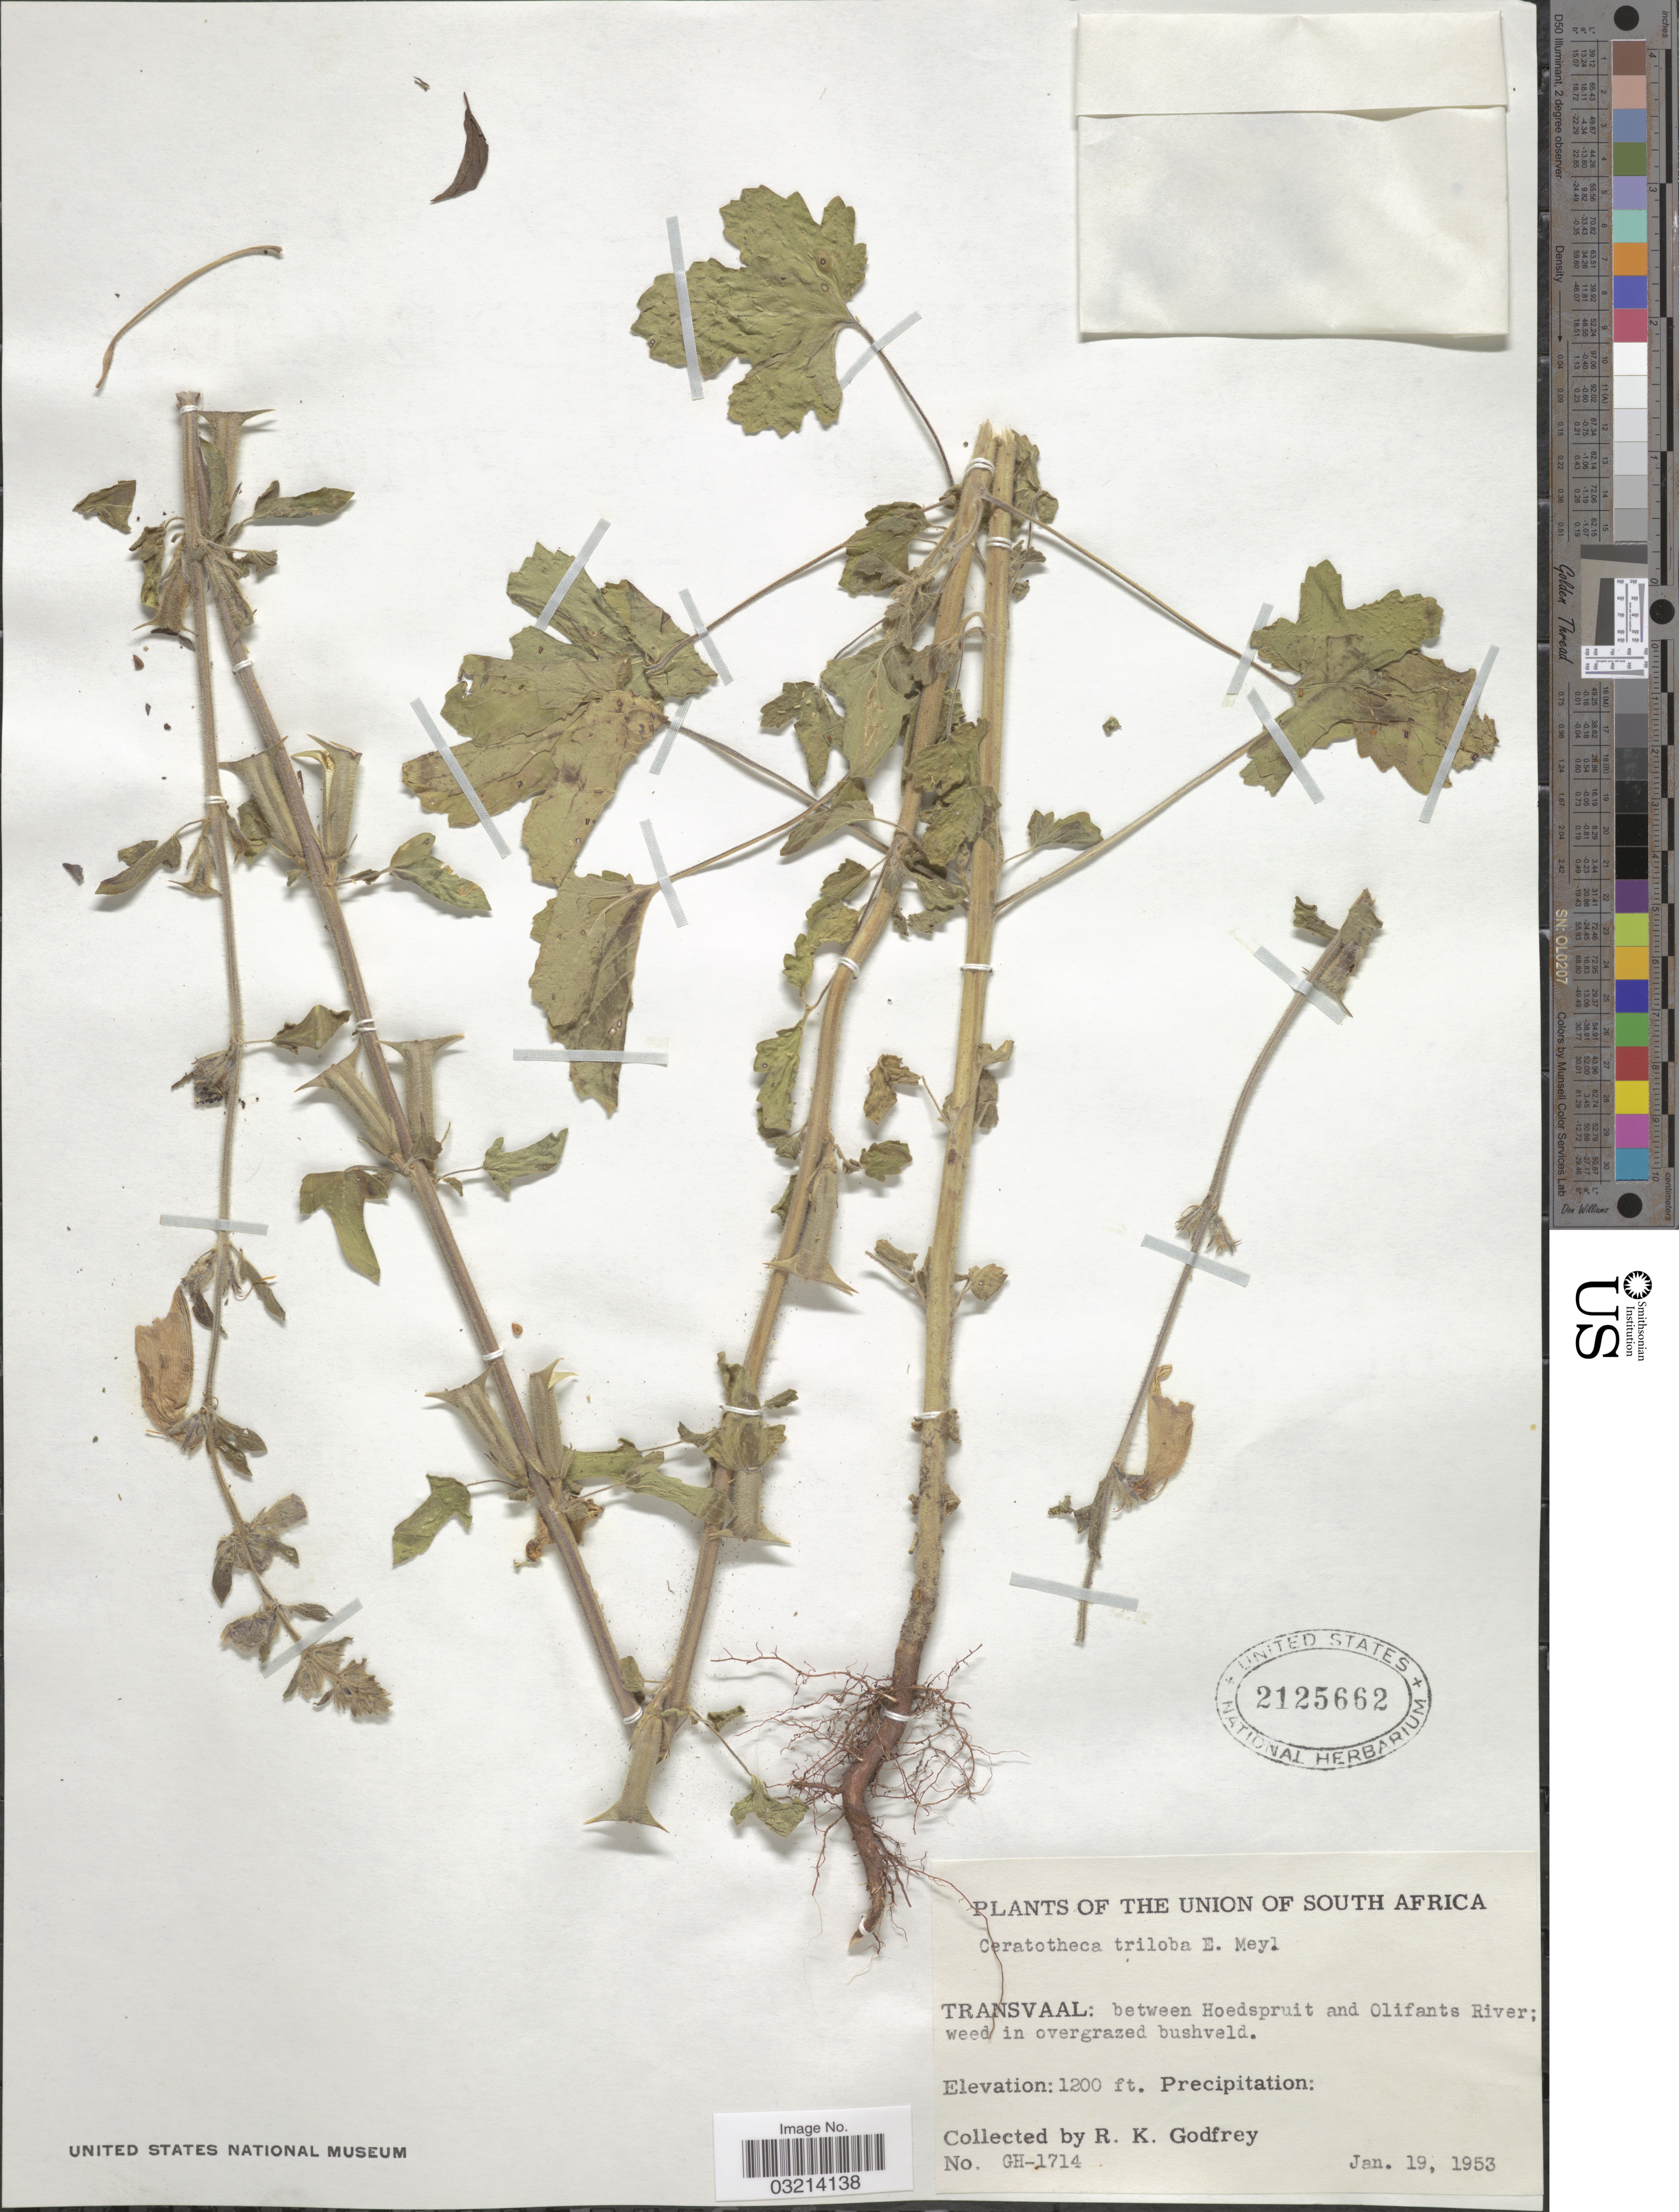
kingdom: Plantae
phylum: Tracheophyta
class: Magnoliopsida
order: Lamiales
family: Pedaliaceae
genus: Ceratotheca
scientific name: Ceratotheca triloba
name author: (Bernhardi) E. Mey. ex Hook. f.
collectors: R. K. Godfrey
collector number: GH-1714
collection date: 1953-01-19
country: South Africa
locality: The Union of South Africa. Transvaal: between Hoedspruit and Olifants River.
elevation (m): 366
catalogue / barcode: US 2125662